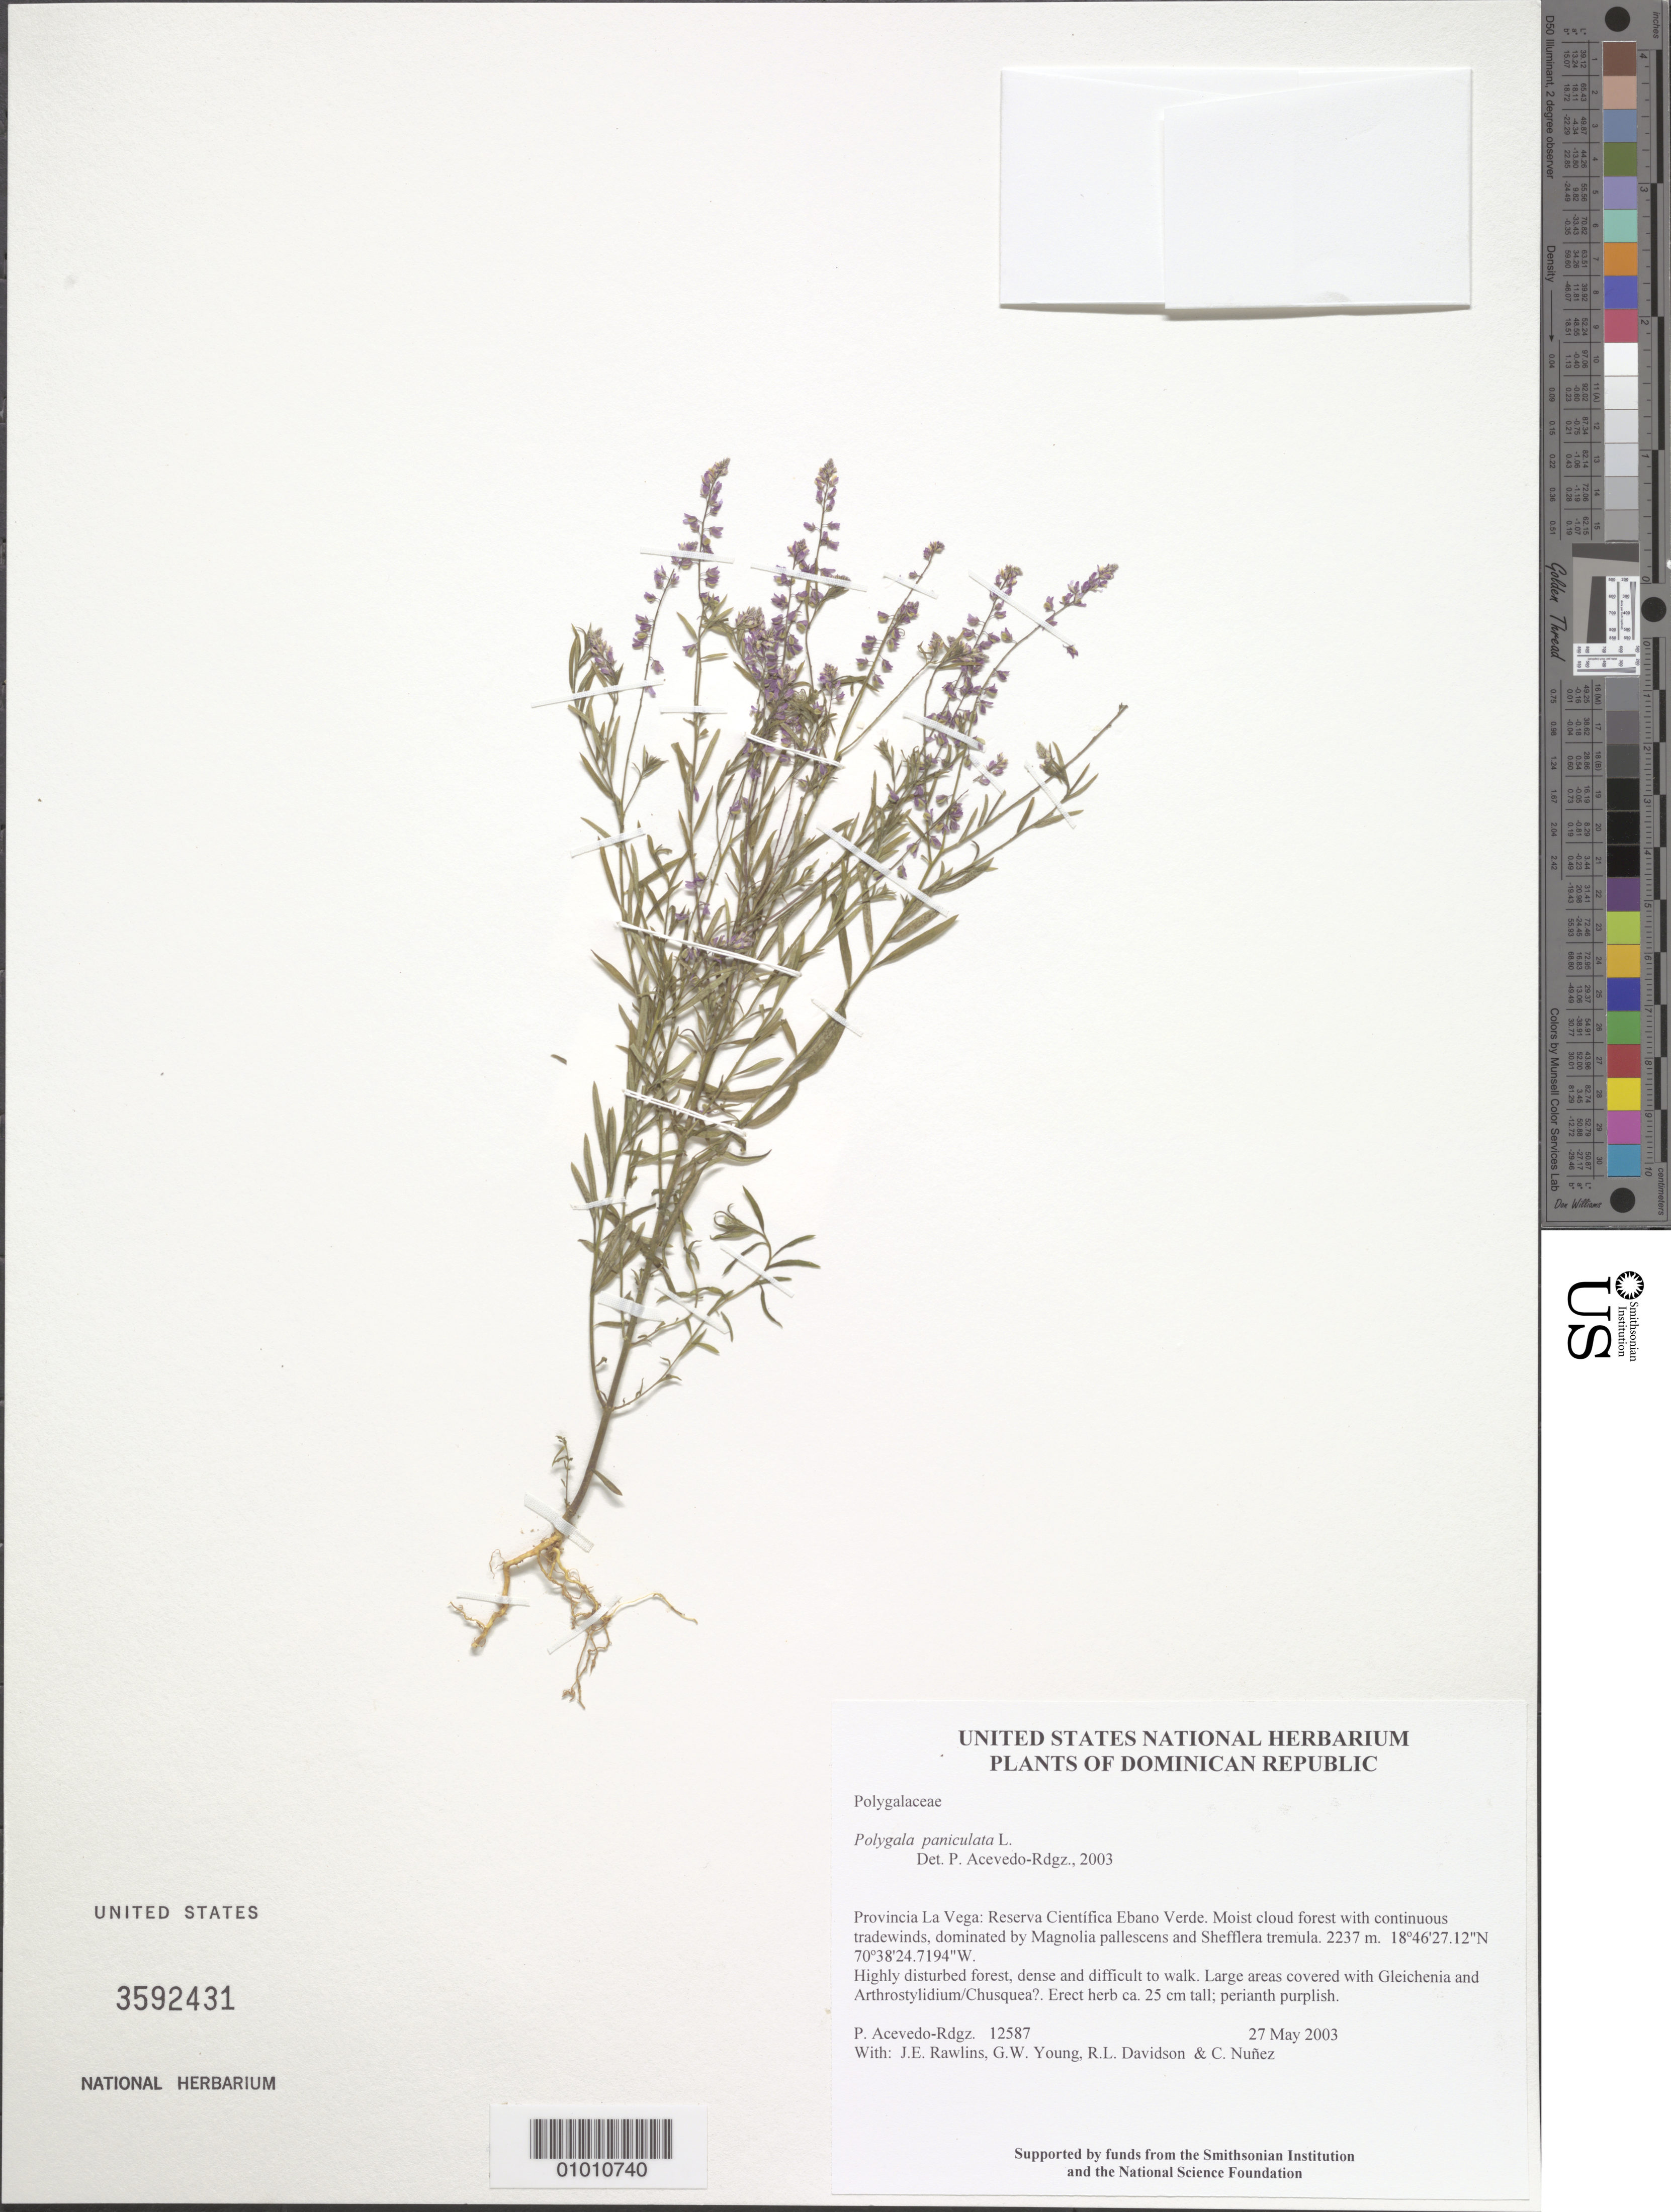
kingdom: Plantae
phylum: Tracheophyta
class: Magnoliopsida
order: Fabales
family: Polygalaceae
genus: Polygala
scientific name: Polygala paniculata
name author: L.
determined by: Acevedo-Rodríguez, P., (BOT), Smithsonian Institution - National Museum of Natural History (UNITED STATES)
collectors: P. Acevedo-Rodr., J. Rawlins, G. Young, R. Davidson & C. Nunez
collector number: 12587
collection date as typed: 27 May 2003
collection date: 2003-05-27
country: Dominican Republic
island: Hispaniola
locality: Provincia La Vega: Reserva Científica Ebano Verde. Moist cloud forest with continuous tradewinds, dominated by Magnolia pallescens and Shefflera tremula.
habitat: Highly disturbed forest, dense and difficult to walk. Large areas covered with Gleichenia and Arthrostylidium/Chusquea?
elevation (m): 2237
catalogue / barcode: US 3592431